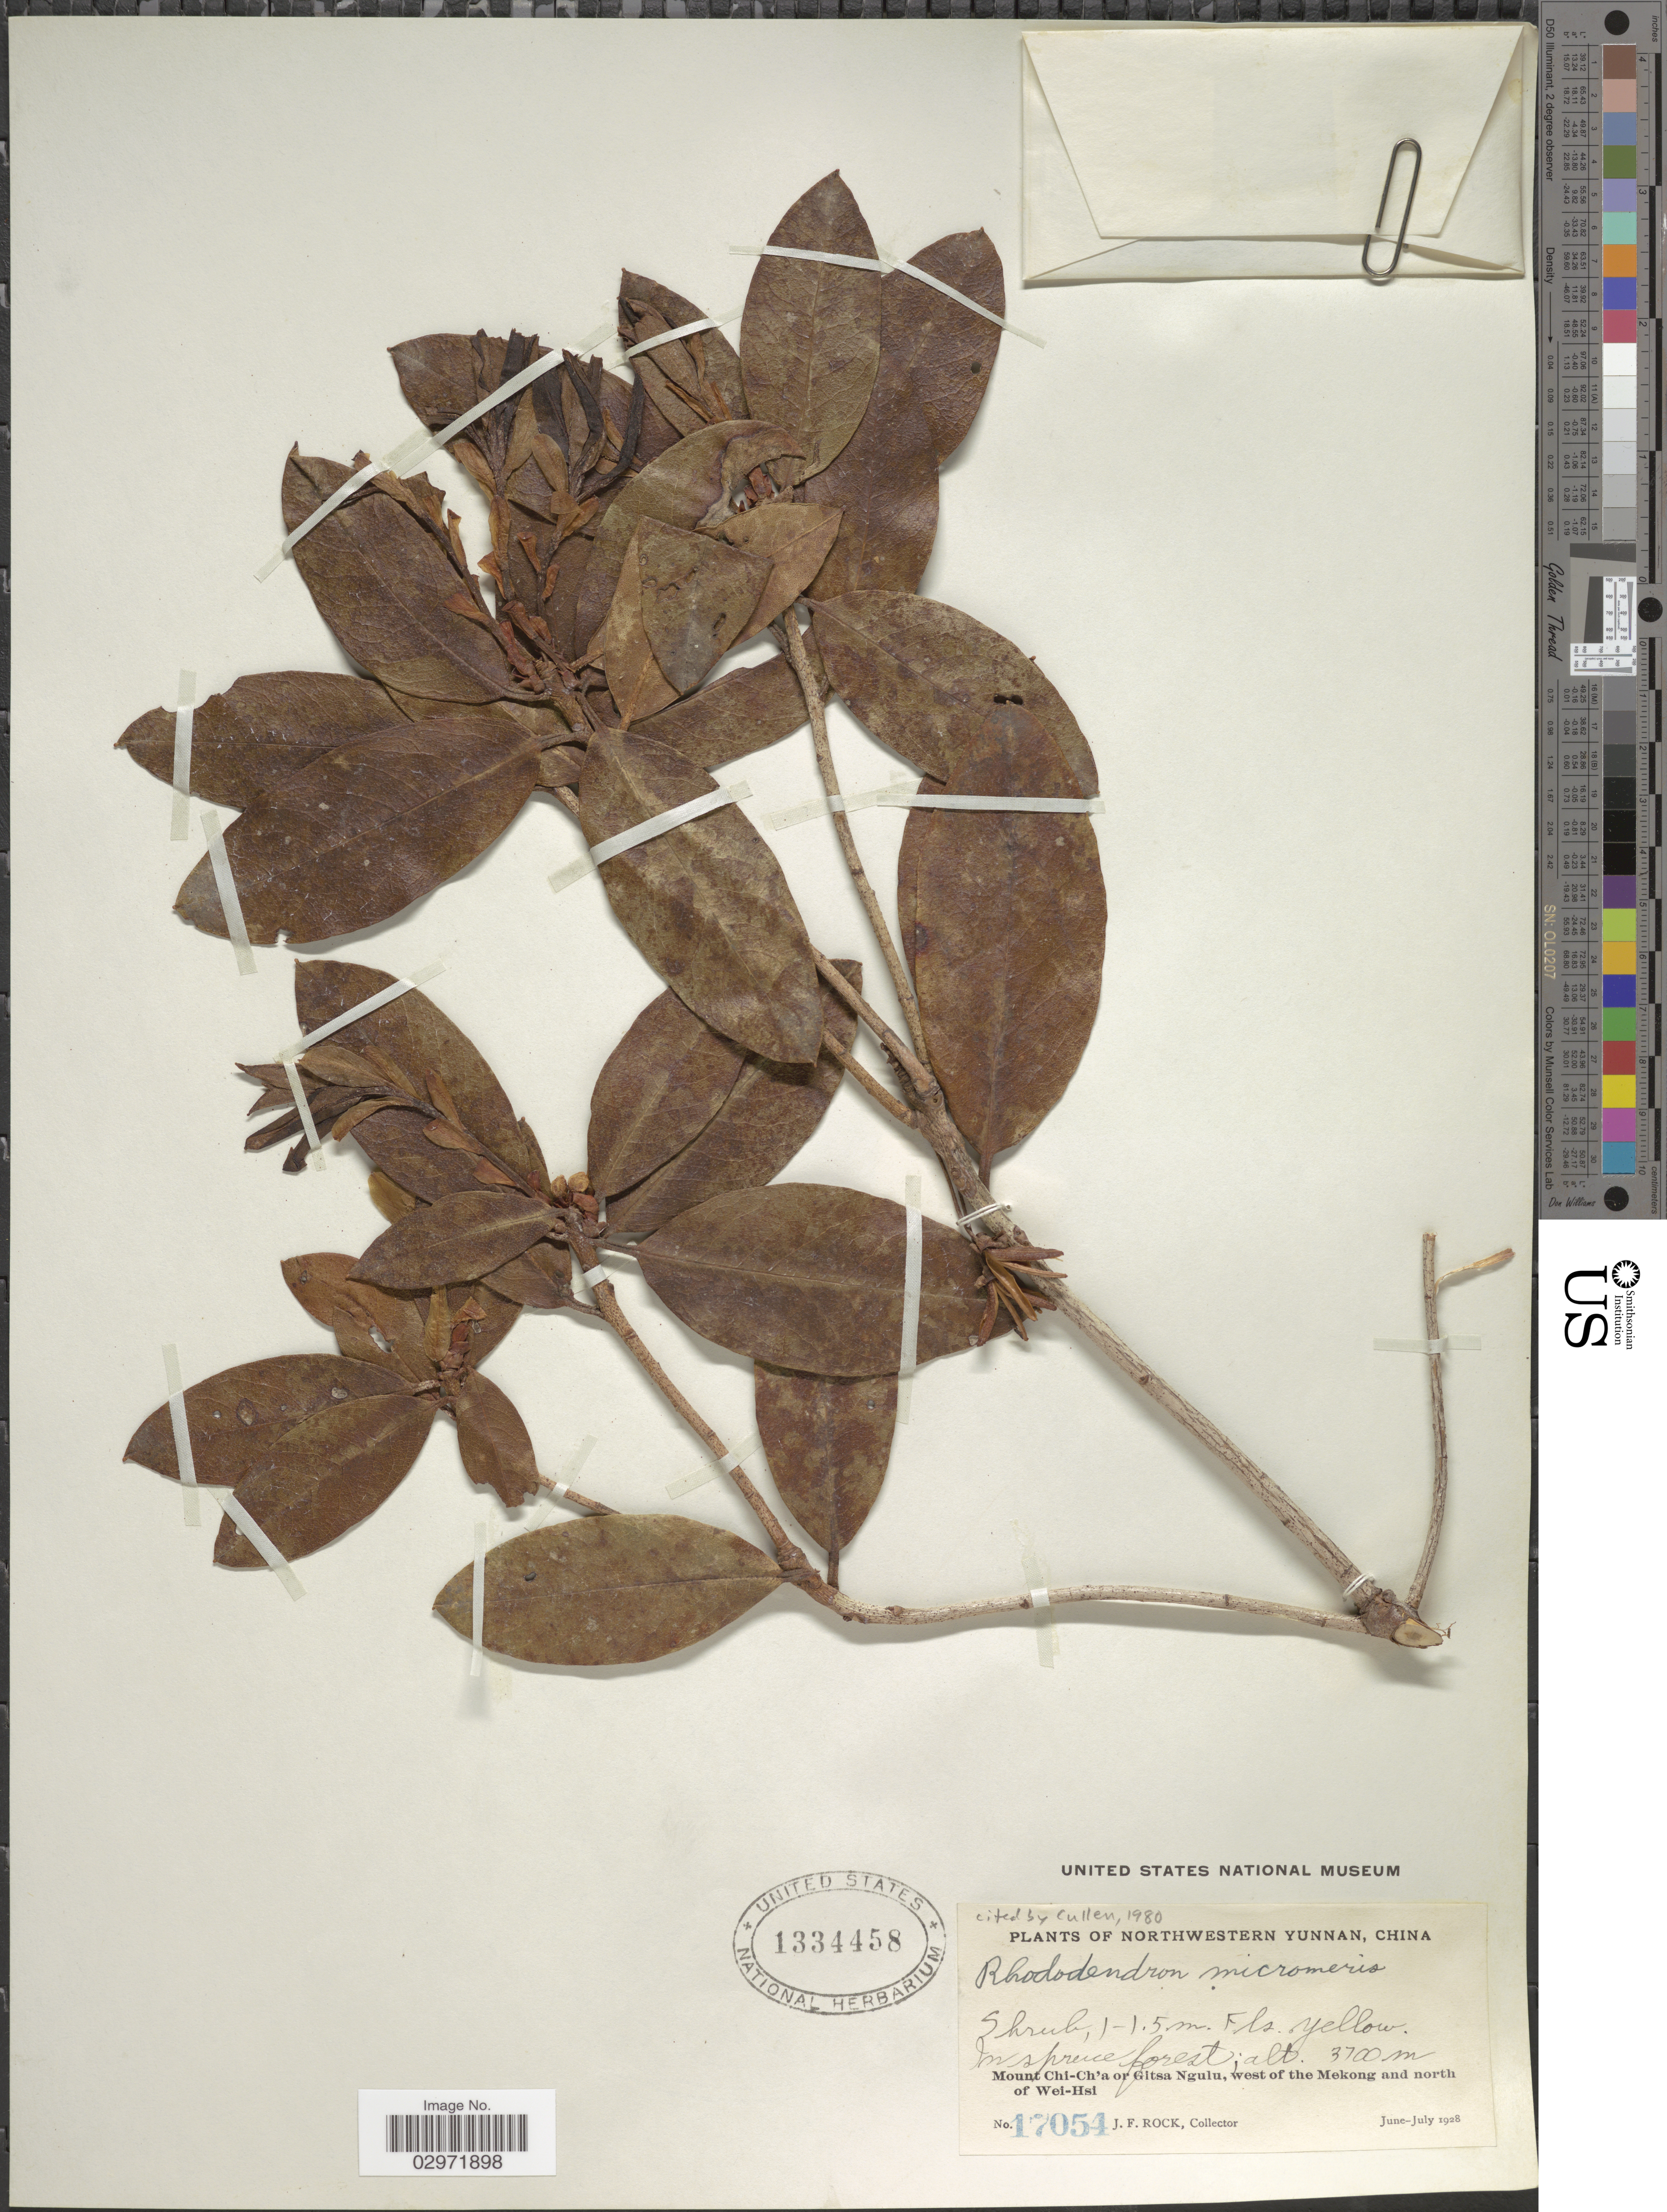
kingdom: Plantae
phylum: Tracheophyta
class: Magnoliopsida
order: Ericales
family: Ericaceae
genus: Rhododendron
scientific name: Rhododendron micromeres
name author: Tagg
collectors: J. Rock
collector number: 17054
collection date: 1928-06/1928-07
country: China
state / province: Yunnan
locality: Northwestern Yunnan, Mount Chi-Ch'a or Gitsa Ngulu, west of the Mekong and north of Wei-Hsi.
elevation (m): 3700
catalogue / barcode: US 1334458